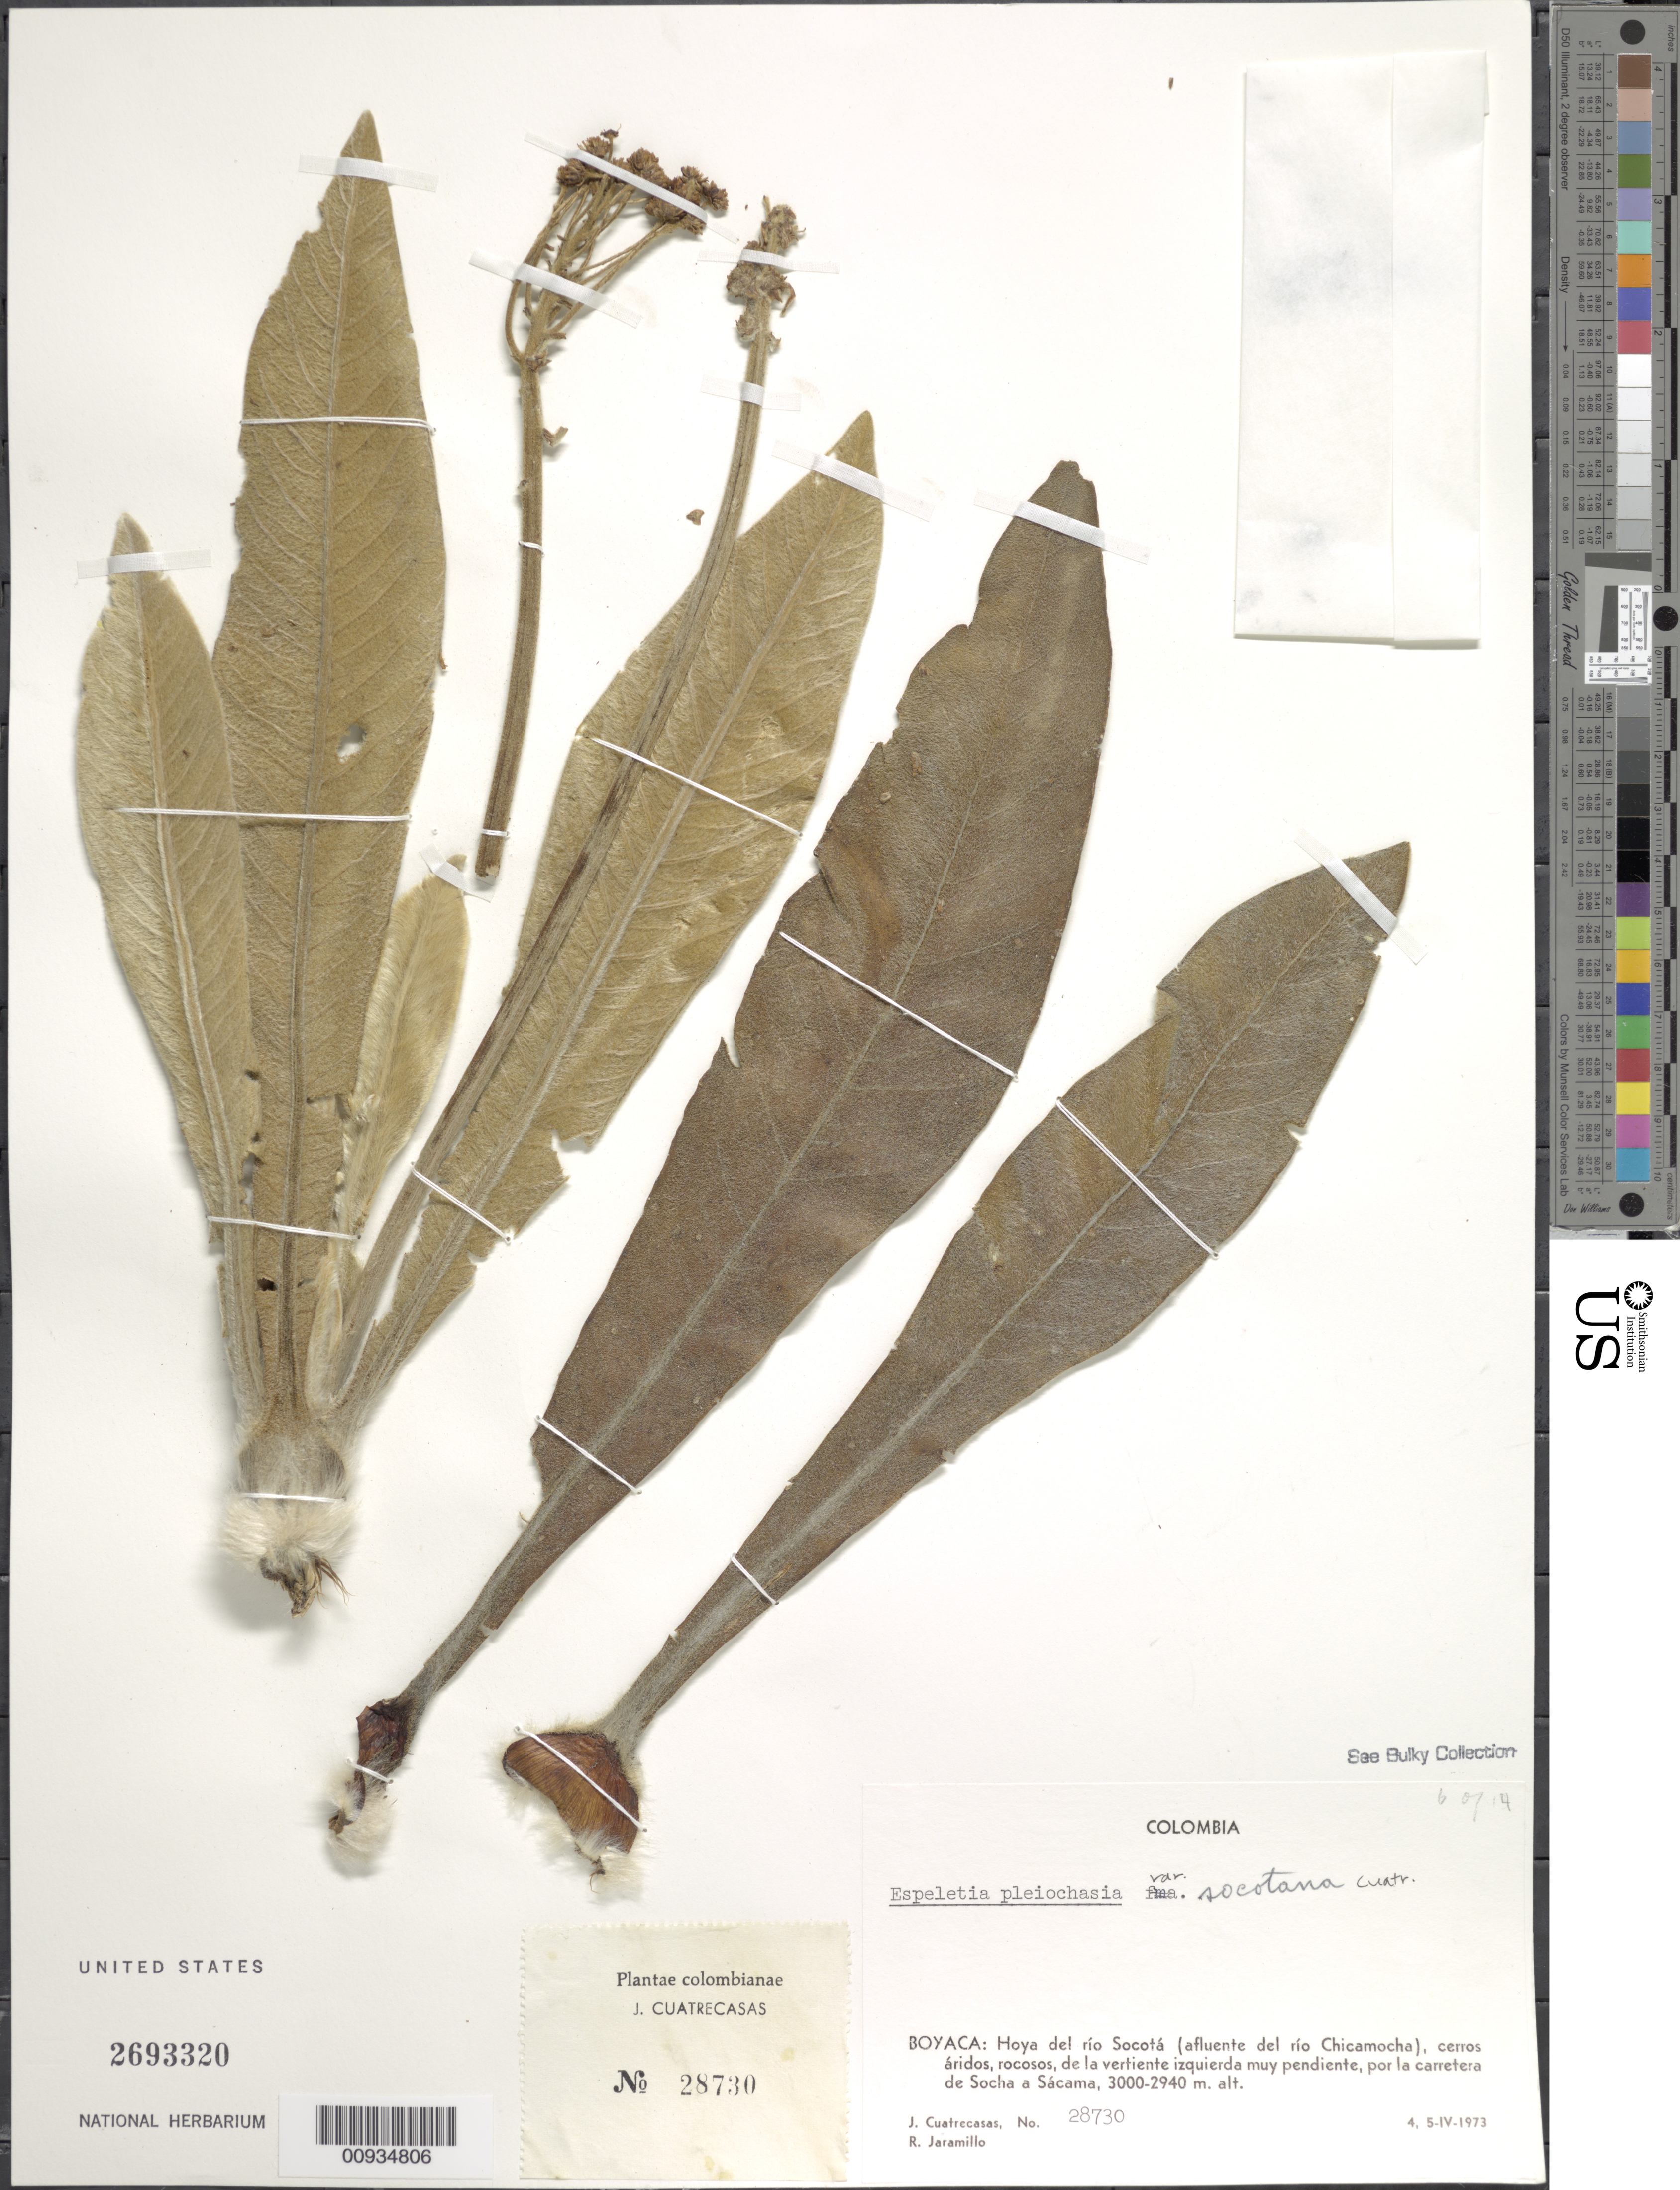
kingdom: Plantae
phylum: Tracheophyta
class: Magnoliopsida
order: Asterales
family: Asteraceae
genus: Espeletiopsis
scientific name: Espeletiopsis pleichasia var. socotana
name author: Cuatrec.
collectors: J. Cuatrecasas & R. Jaramillo M.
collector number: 28730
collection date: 1973-04-04/1973-04-05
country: Colombia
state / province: Boyacá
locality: Hoya del Río Socotá (afluente del Río Chicamocha), cerros áridos, rocosos, de la vertiente izquierda muy pendiente, por la carretera de Socha a Sácama.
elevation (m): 2940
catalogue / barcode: US 2693320